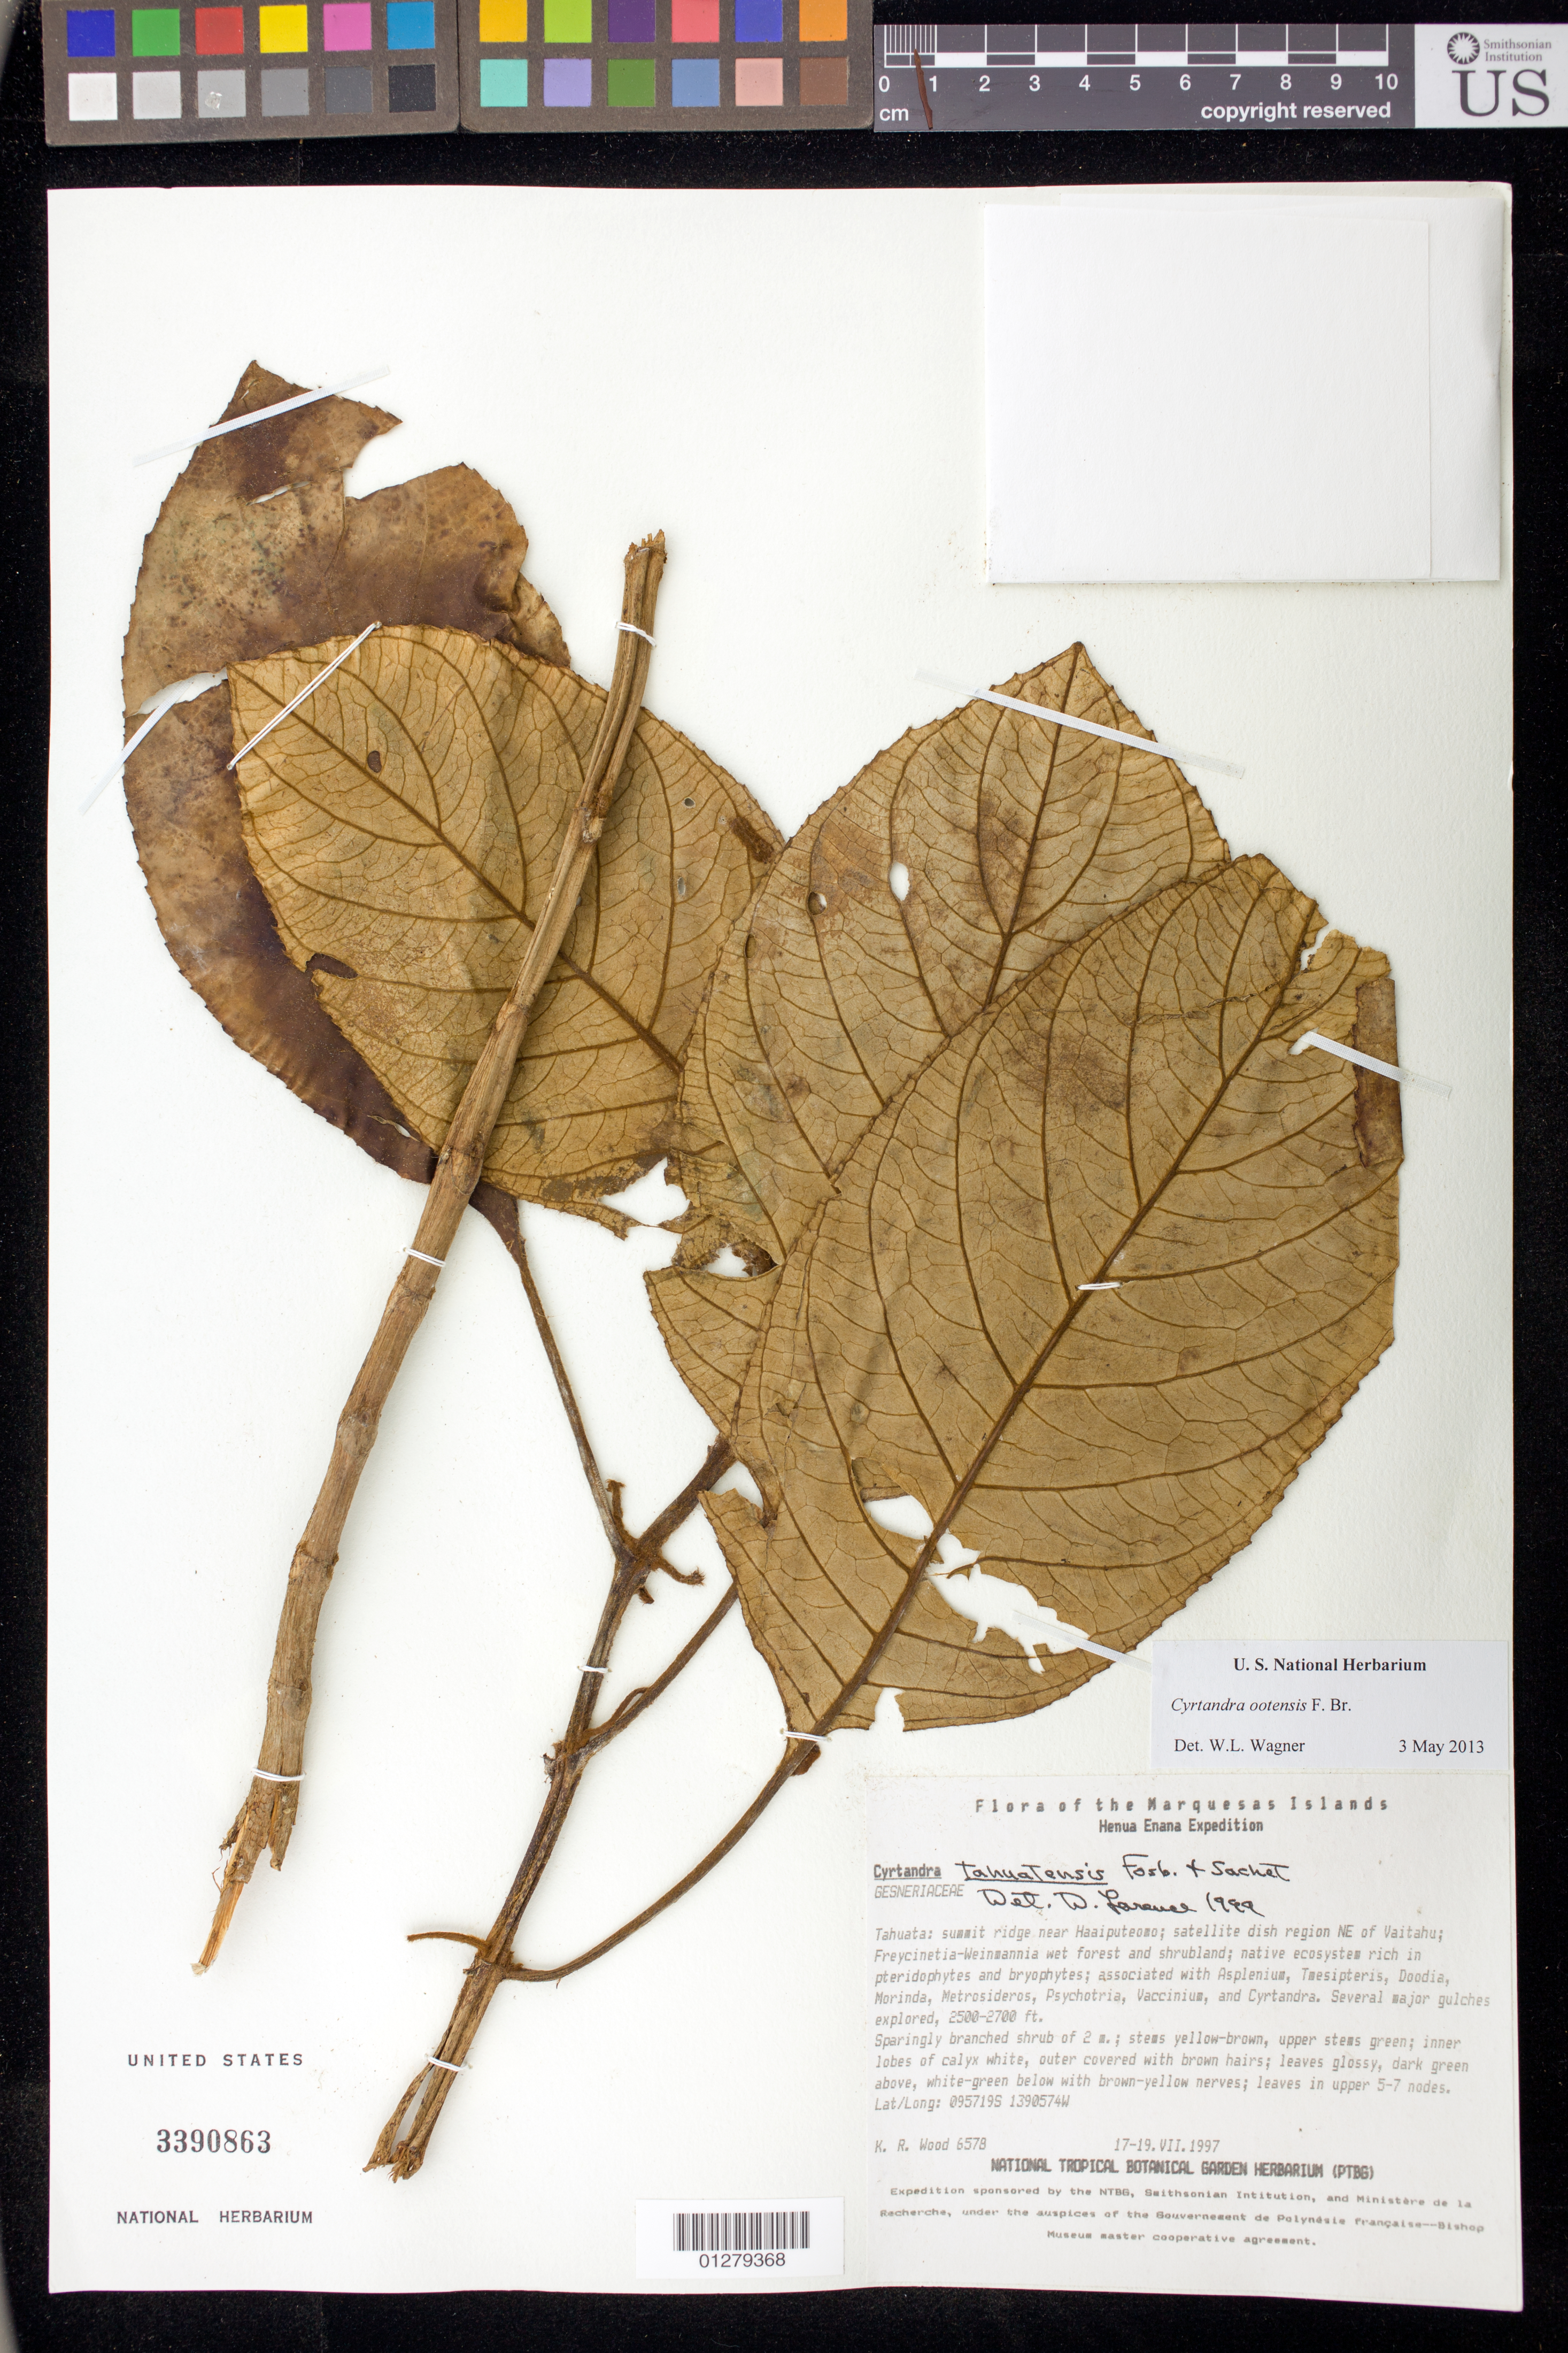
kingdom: Plantae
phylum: Tracheophyta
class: Magnoliopsida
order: Lamiales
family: Gesneriaceae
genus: Cyrtandra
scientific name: Cyrtandra ootensis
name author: F. Br.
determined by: Wagner, W. L., (BOT), Smithsonian Institution - National Museum of Natural History (UNITED STATES)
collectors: K. R. Wood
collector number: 6578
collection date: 1997-07-17/1997-07-19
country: French Polynesia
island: Tahuata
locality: Summit ridge near Haaiputeomo, satellite dish region NE of Vaitahu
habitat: In Freycinetia-Weinmannia wet forest and shrubland; native ecosystem rich in pteridophtes and bryophytes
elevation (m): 762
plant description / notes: Several major gulches explored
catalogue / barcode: US 3390863